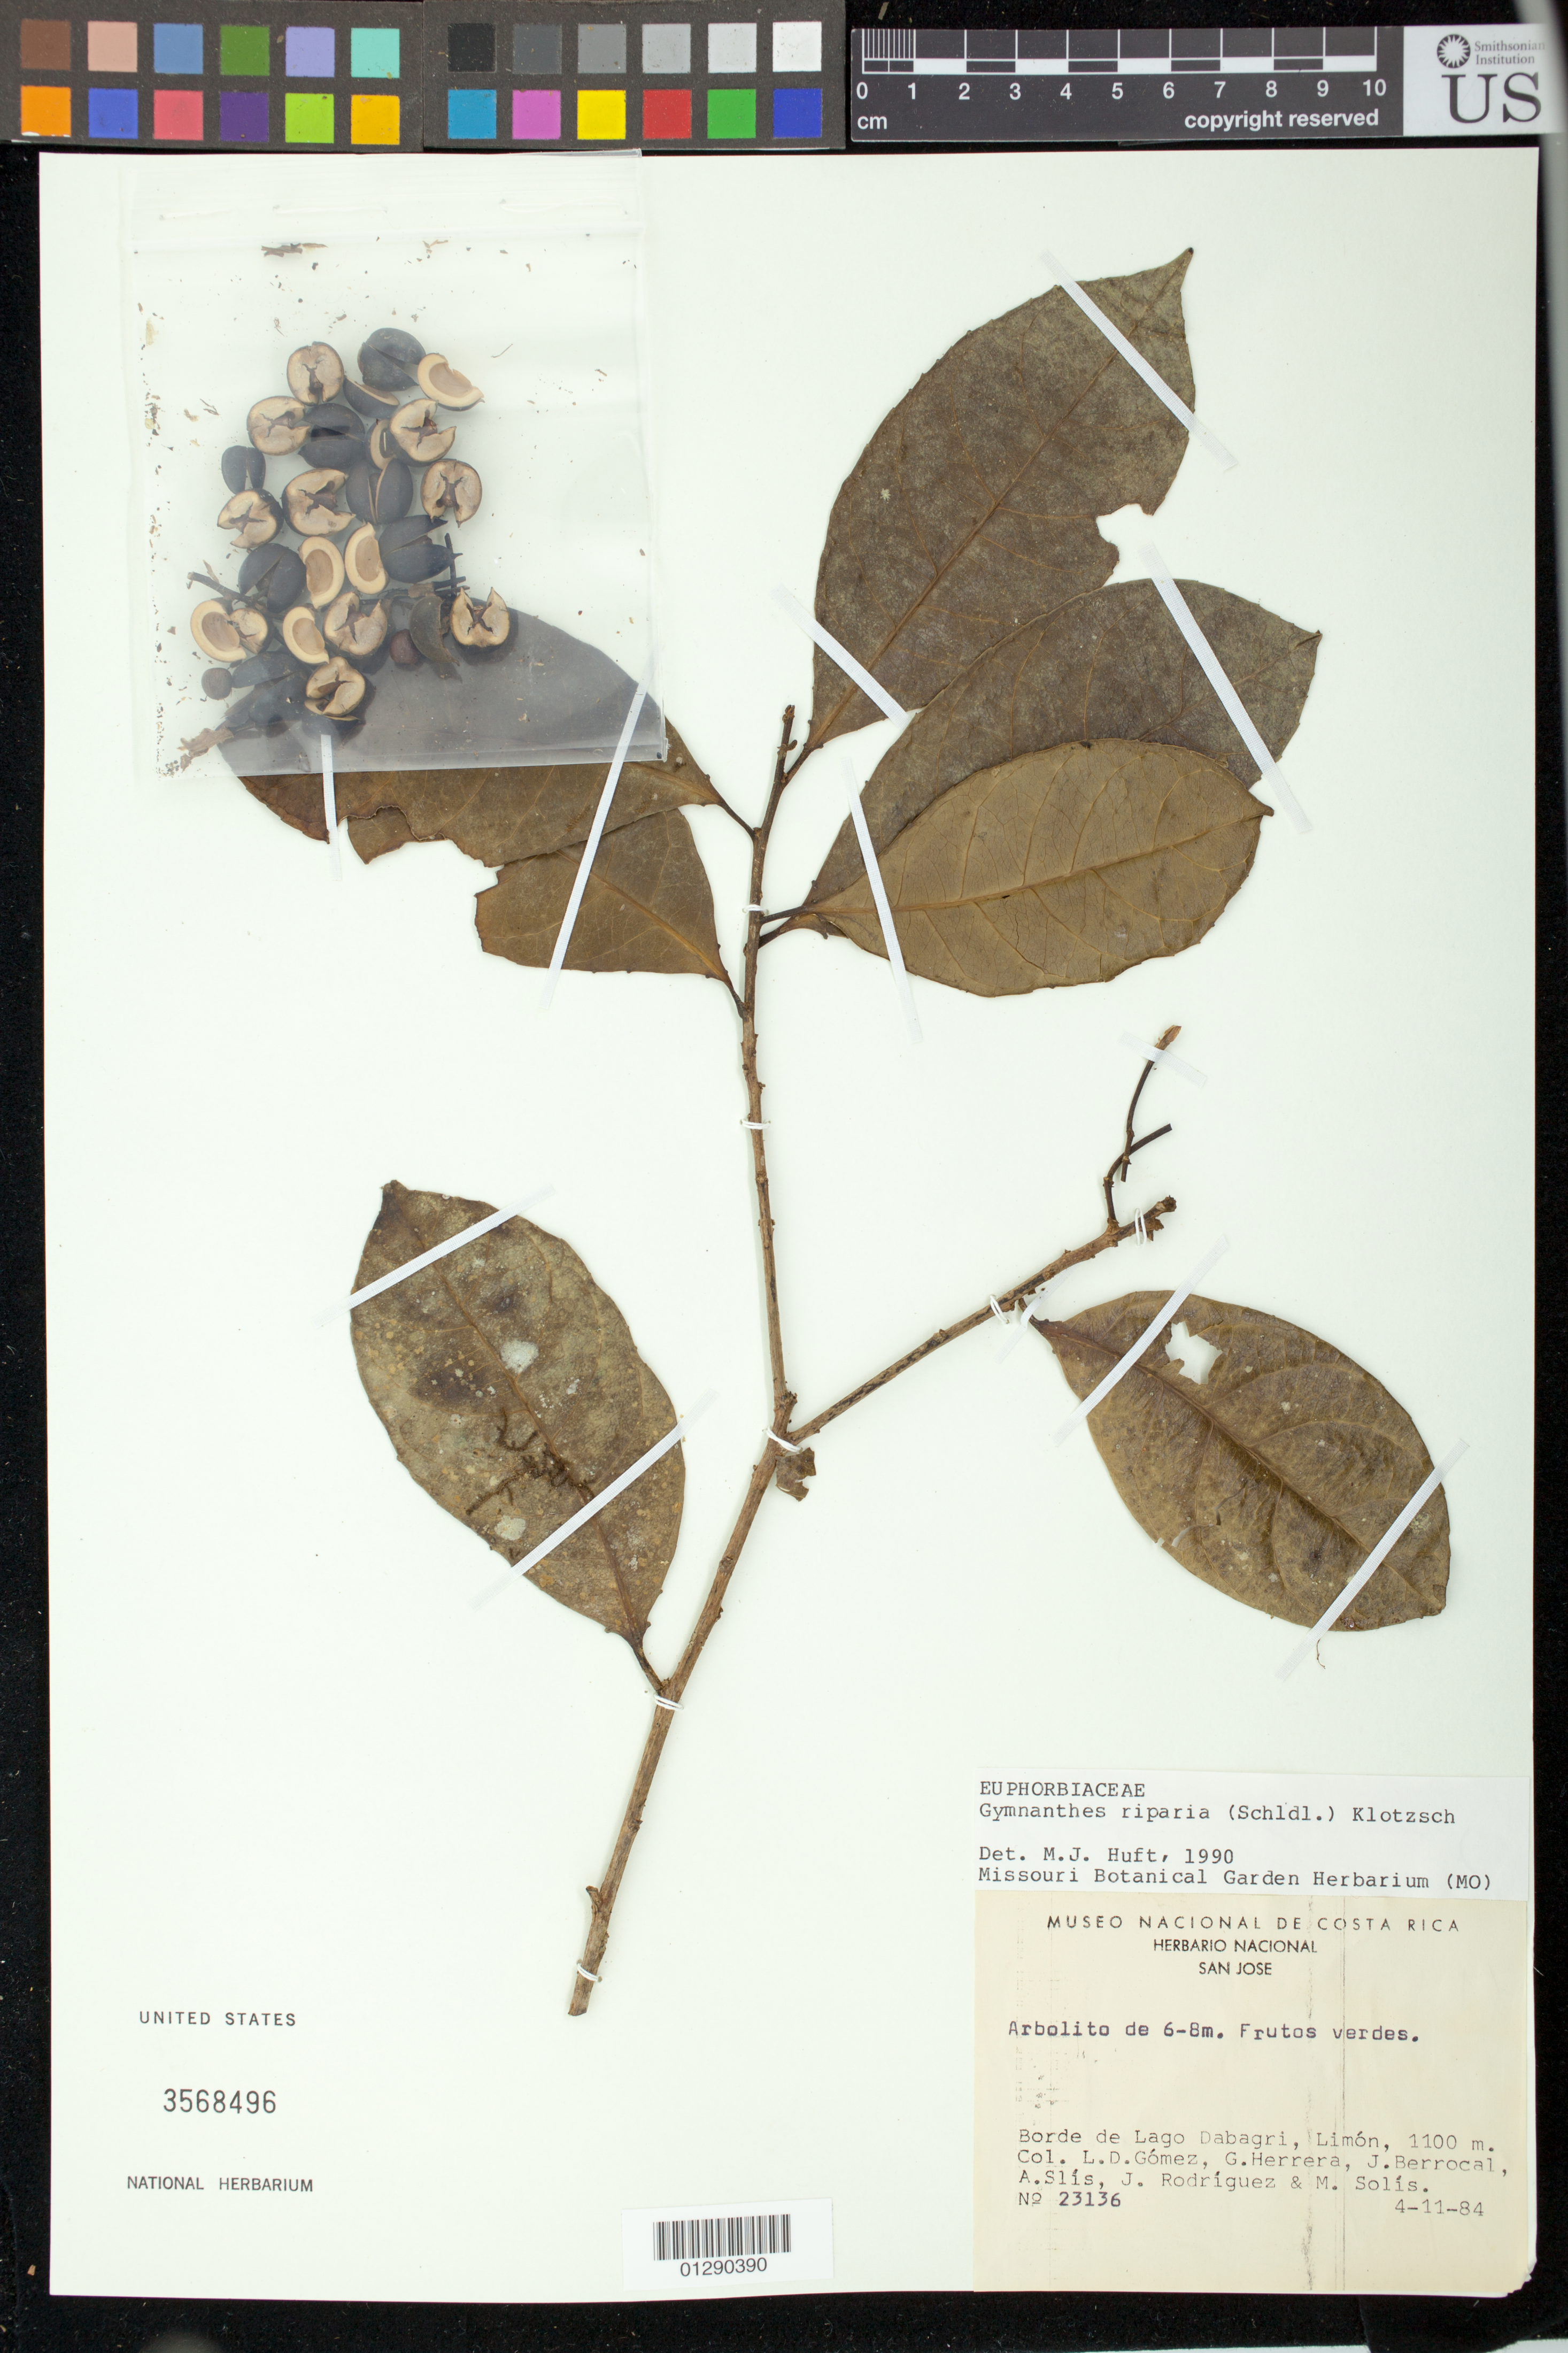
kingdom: Plantae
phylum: Tracheophyta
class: Magnoliopsida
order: Malpighiales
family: Euphorbiaceae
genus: Gymnanthes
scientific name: Gymnanthes lucida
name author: Sw.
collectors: L. D. Gómez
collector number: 23136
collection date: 1984-04-11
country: Costa Rica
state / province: Limon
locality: Borde de Lago Dabagri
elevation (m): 1100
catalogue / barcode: US 3568496